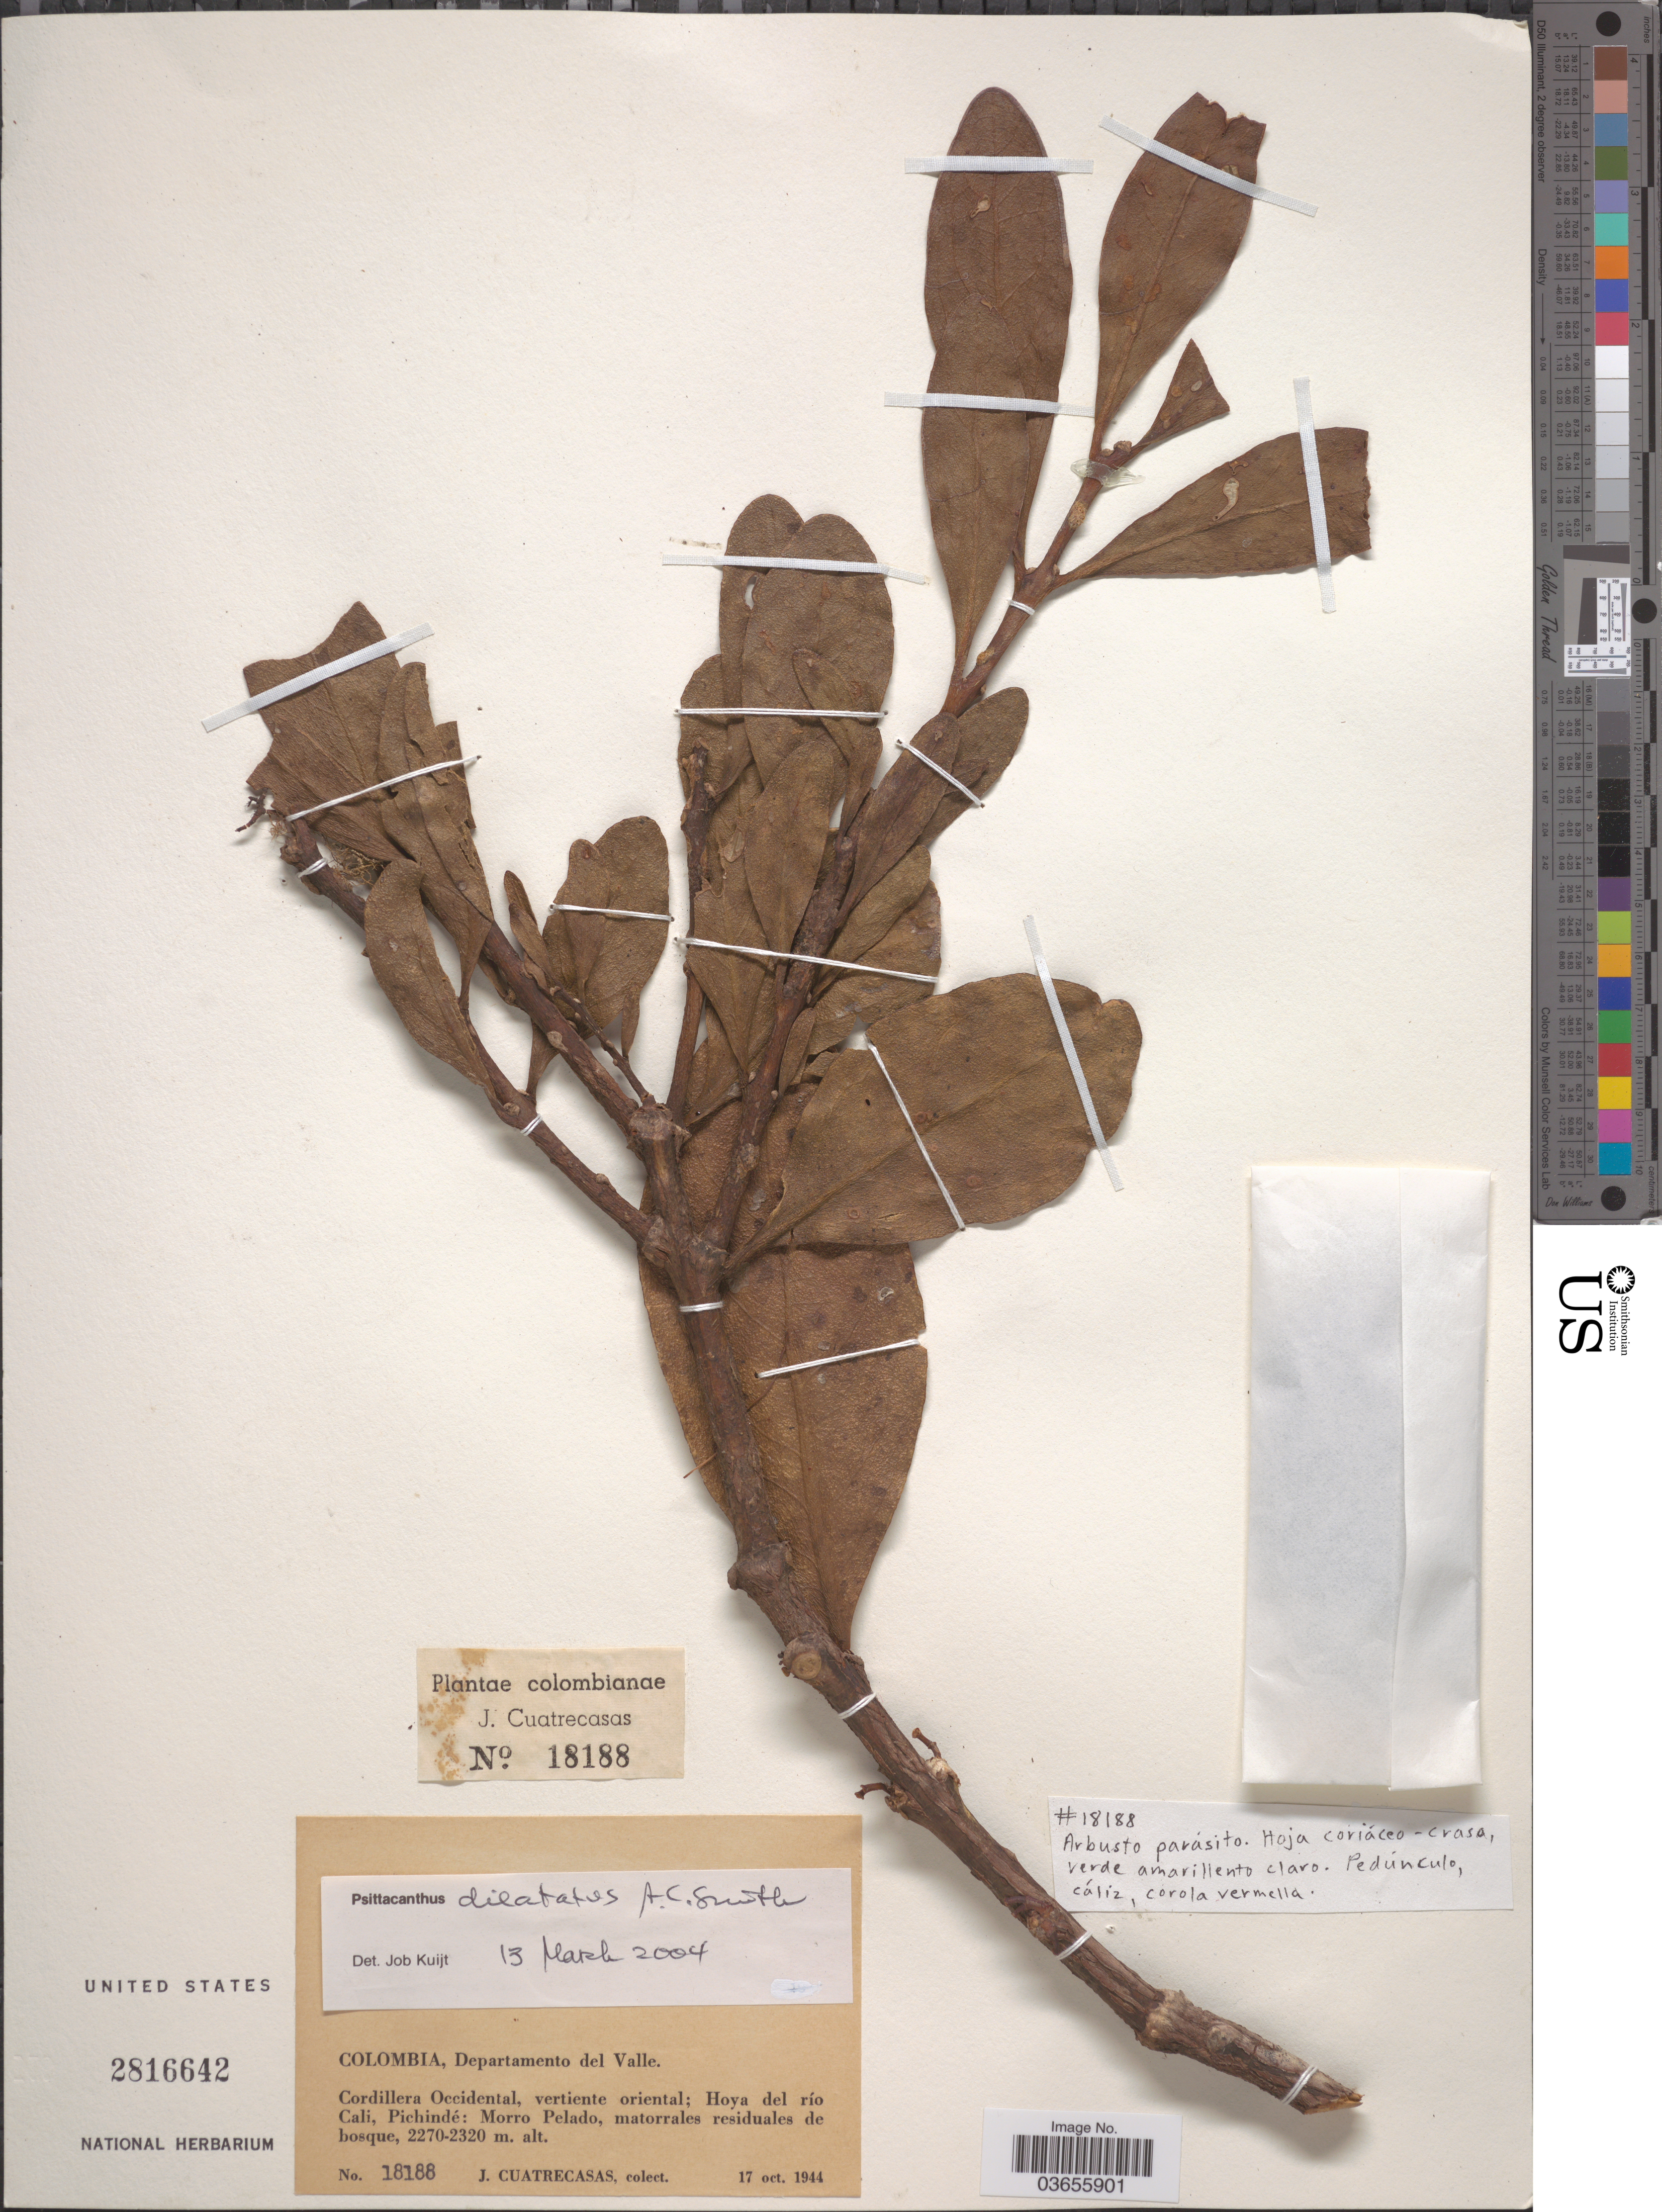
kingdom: Plantae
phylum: Tracheophyta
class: Magnoliopsida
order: Santalales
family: Loranthaceae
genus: Psittacanthus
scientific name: Psittacanthus dilatatus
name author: A.C. Sm.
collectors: J. Cuatrecasas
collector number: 18188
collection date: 1944-10-17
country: Colombia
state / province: Valle del Cauca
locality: Departamento del Valle. Cordillera Occidental, vertiente oriental; Hoya del río Cali; Pichindé: Morro Pelado.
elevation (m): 2270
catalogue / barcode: US 2816642